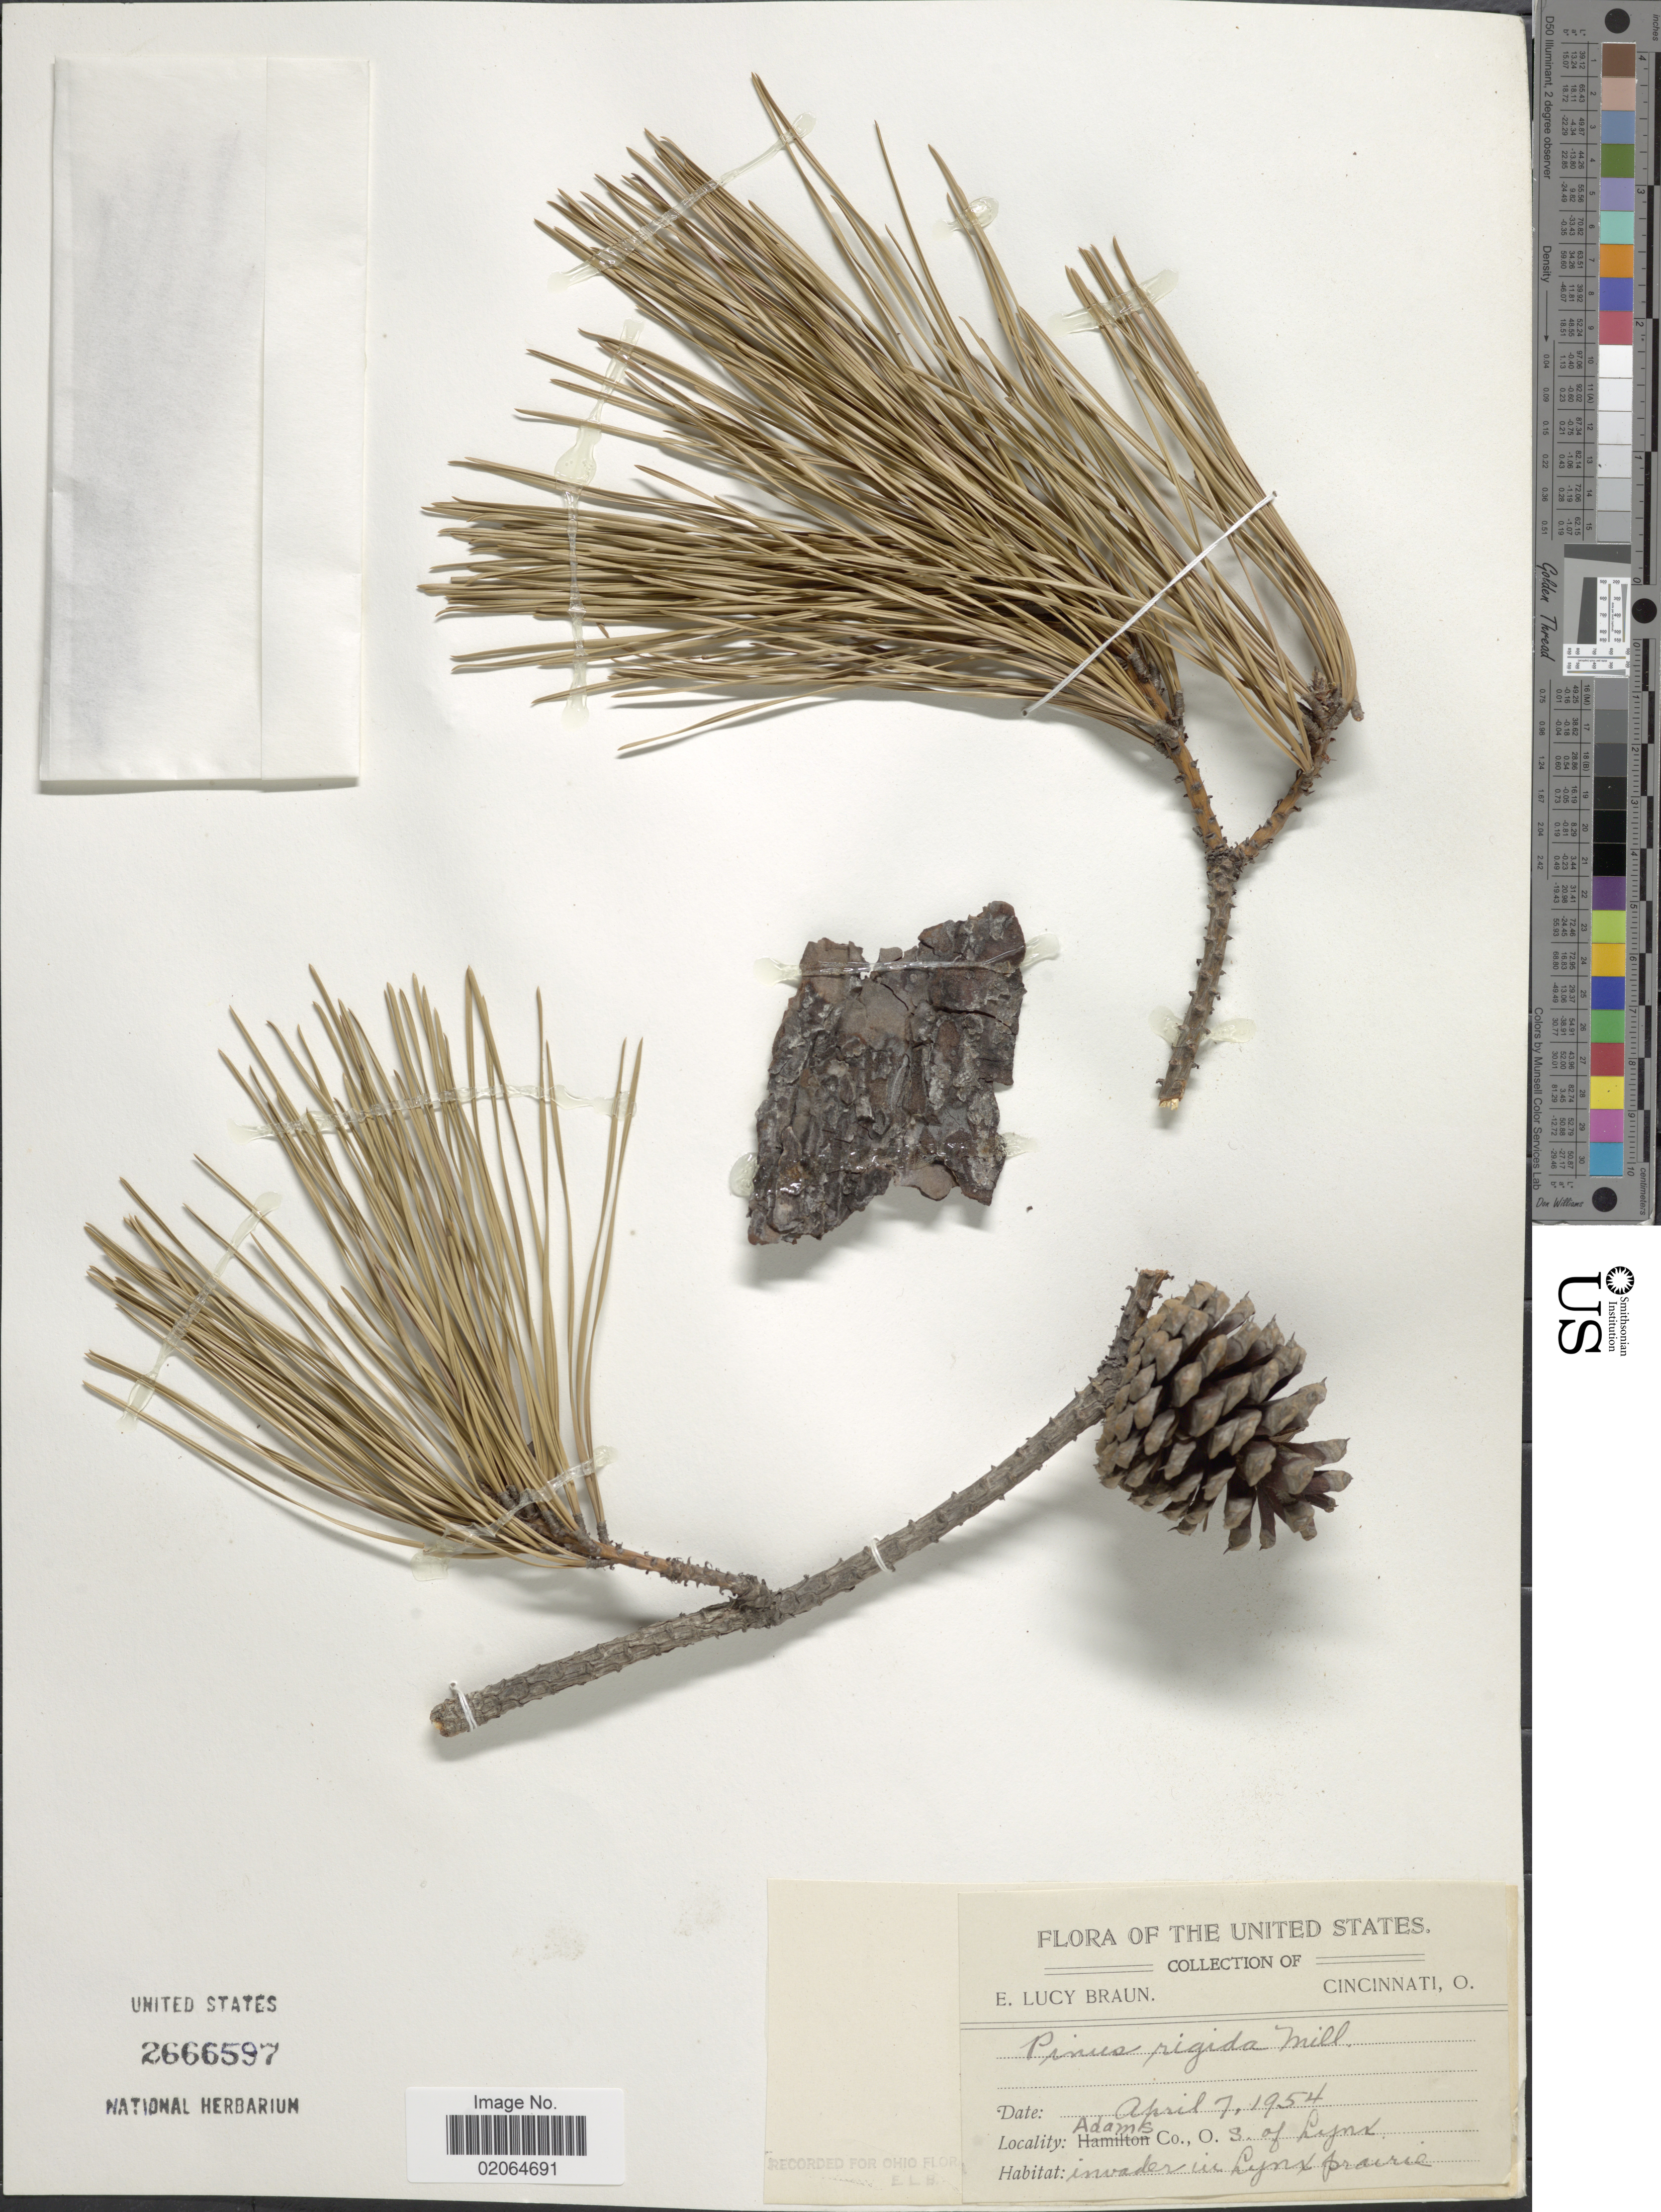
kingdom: Plantae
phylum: Tracheophyta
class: Pinopsida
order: Pinales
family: Pinaceae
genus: Pinus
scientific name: Pinus rigida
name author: Mill.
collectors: E. L. Braun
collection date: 1954-04-07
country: United States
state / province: Ohio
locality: Adams Co., S. of Lynx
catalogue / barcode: US 2666597